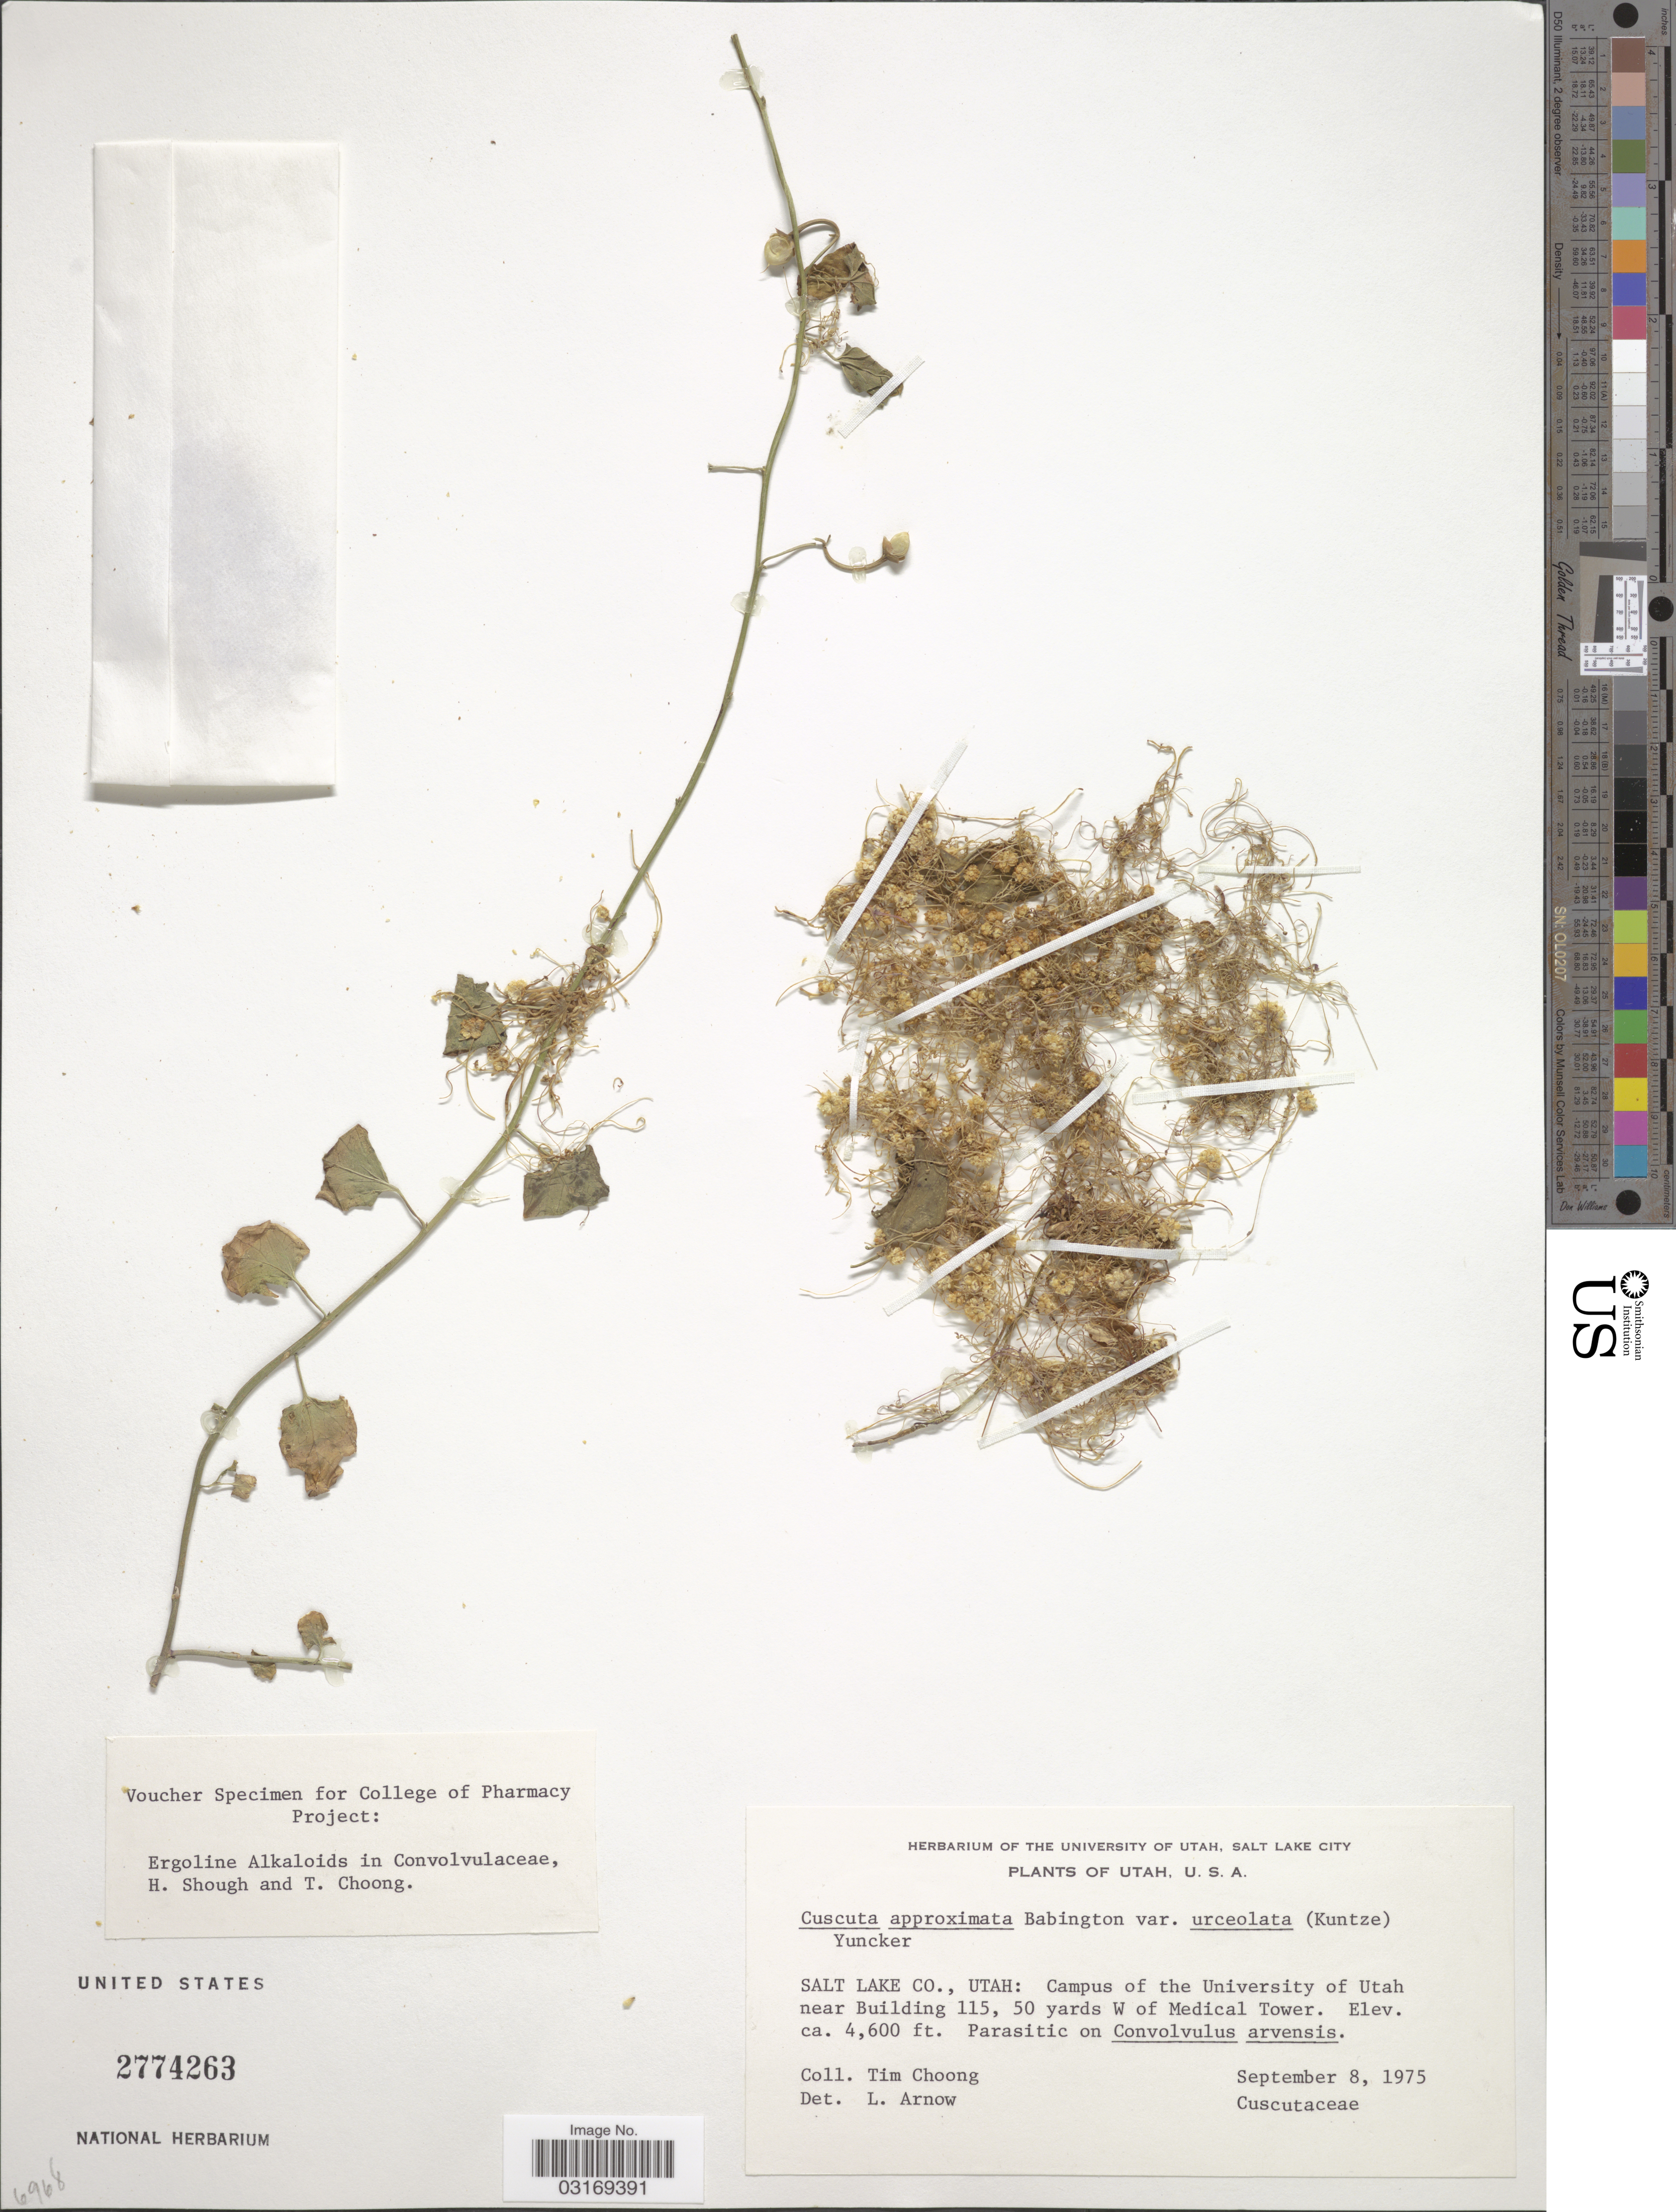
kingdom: Plantae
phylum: Tracheophyta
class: Magnoliopsida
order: Solanales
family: Convolvulaceae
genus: Cuscuta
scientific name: Cuscuta approximata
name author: Bab.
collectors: T. Choong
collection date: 1975-09-08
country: United States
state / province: Utah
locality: Salt Lake Co., Campus of the University of Utah near Building 115, 50 yards W of Medical Tower.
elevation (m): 1402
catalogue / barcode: US 2774263